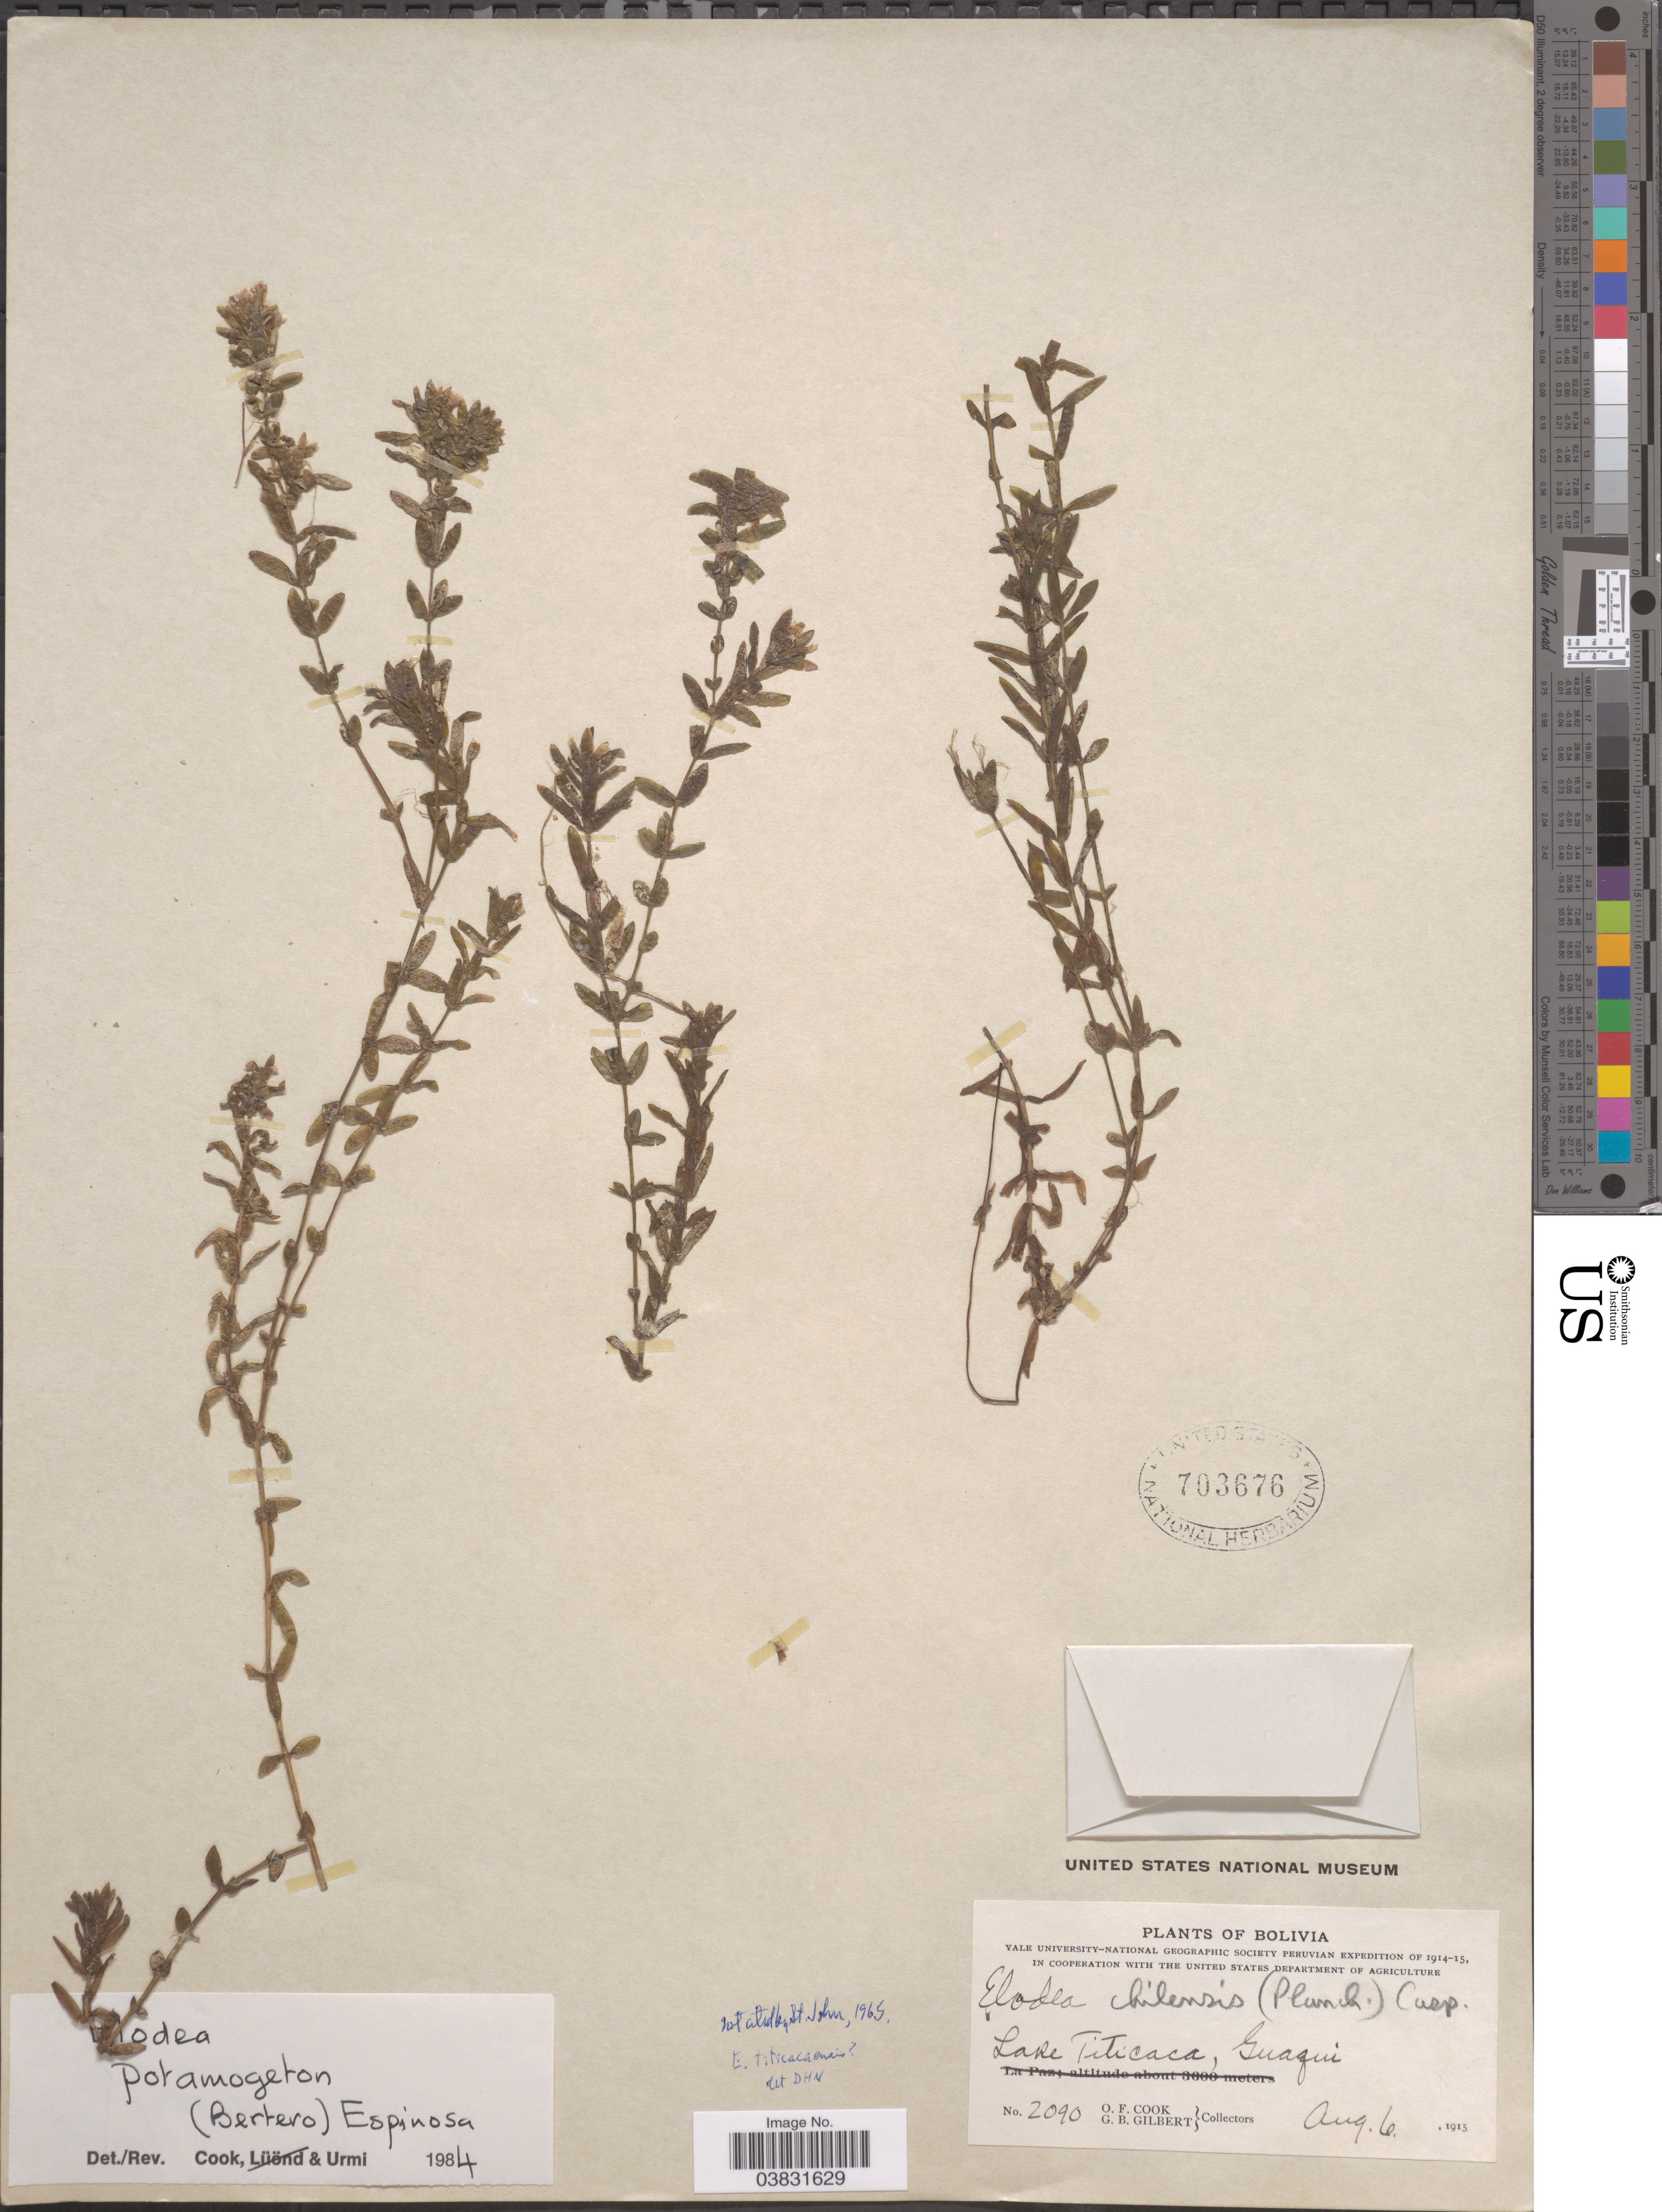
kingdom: Plantae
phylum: Tracheophyta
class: Liliopsida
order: Alismatales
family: Hydrocharitaceae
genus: Elodea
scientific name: Elodea potamogeton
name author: (Bertero) Espinosa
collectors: O. F. Cook & G. B. Gilbert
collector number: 2090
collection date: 1915-08-06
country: Bolivia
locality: Lake Titicaca, Guaqui.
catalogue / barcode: US 703676